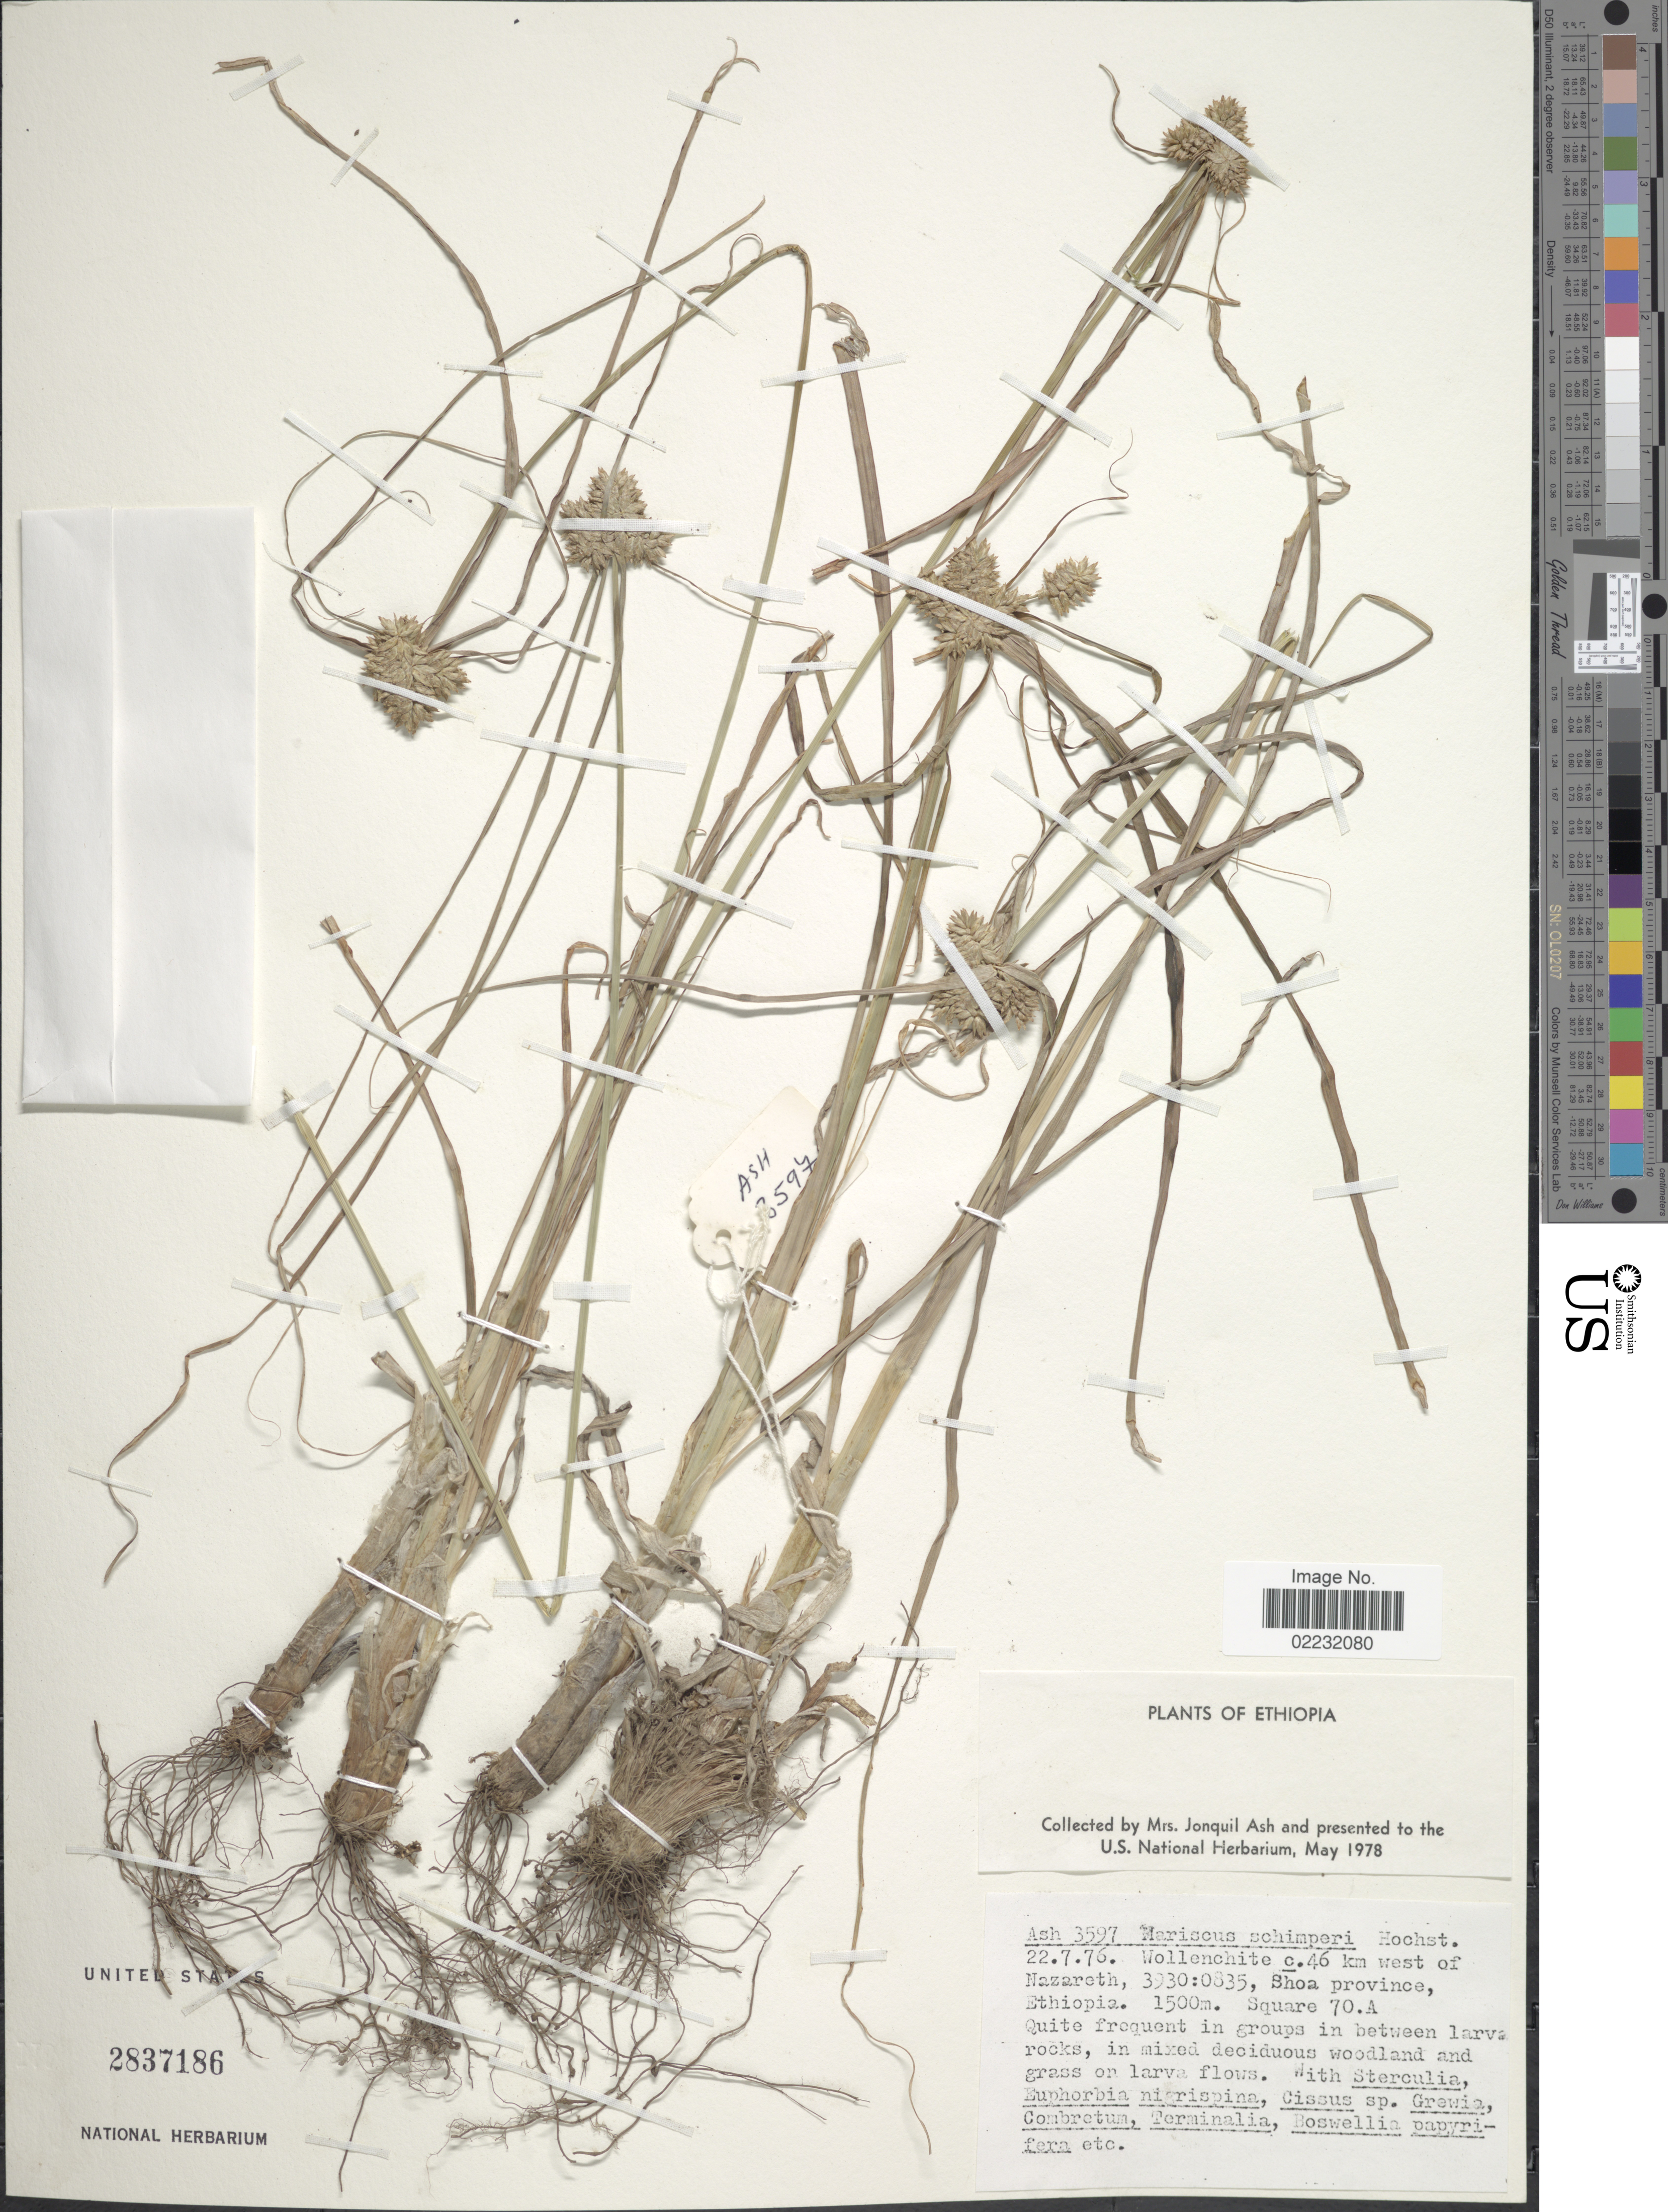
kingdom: Plantae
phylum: Tracheophyta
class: Liliopsida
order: Poales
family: Cyperaceae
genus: Cyperus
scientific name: Cyperus cruentus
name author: Rottb.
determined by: Strong, Mark T., (BOT), Smithsonian Institution - National Museum of Natural History (UNITED STATES)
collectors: J. Ash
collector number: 3597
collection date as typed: Transcribed d/m/y: 22/7/76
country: Ethiopia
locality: Wollenchite c.46 km west of Nazareth, 39.30:0835, Shoa province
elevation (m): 1500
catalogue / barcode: US 2837186